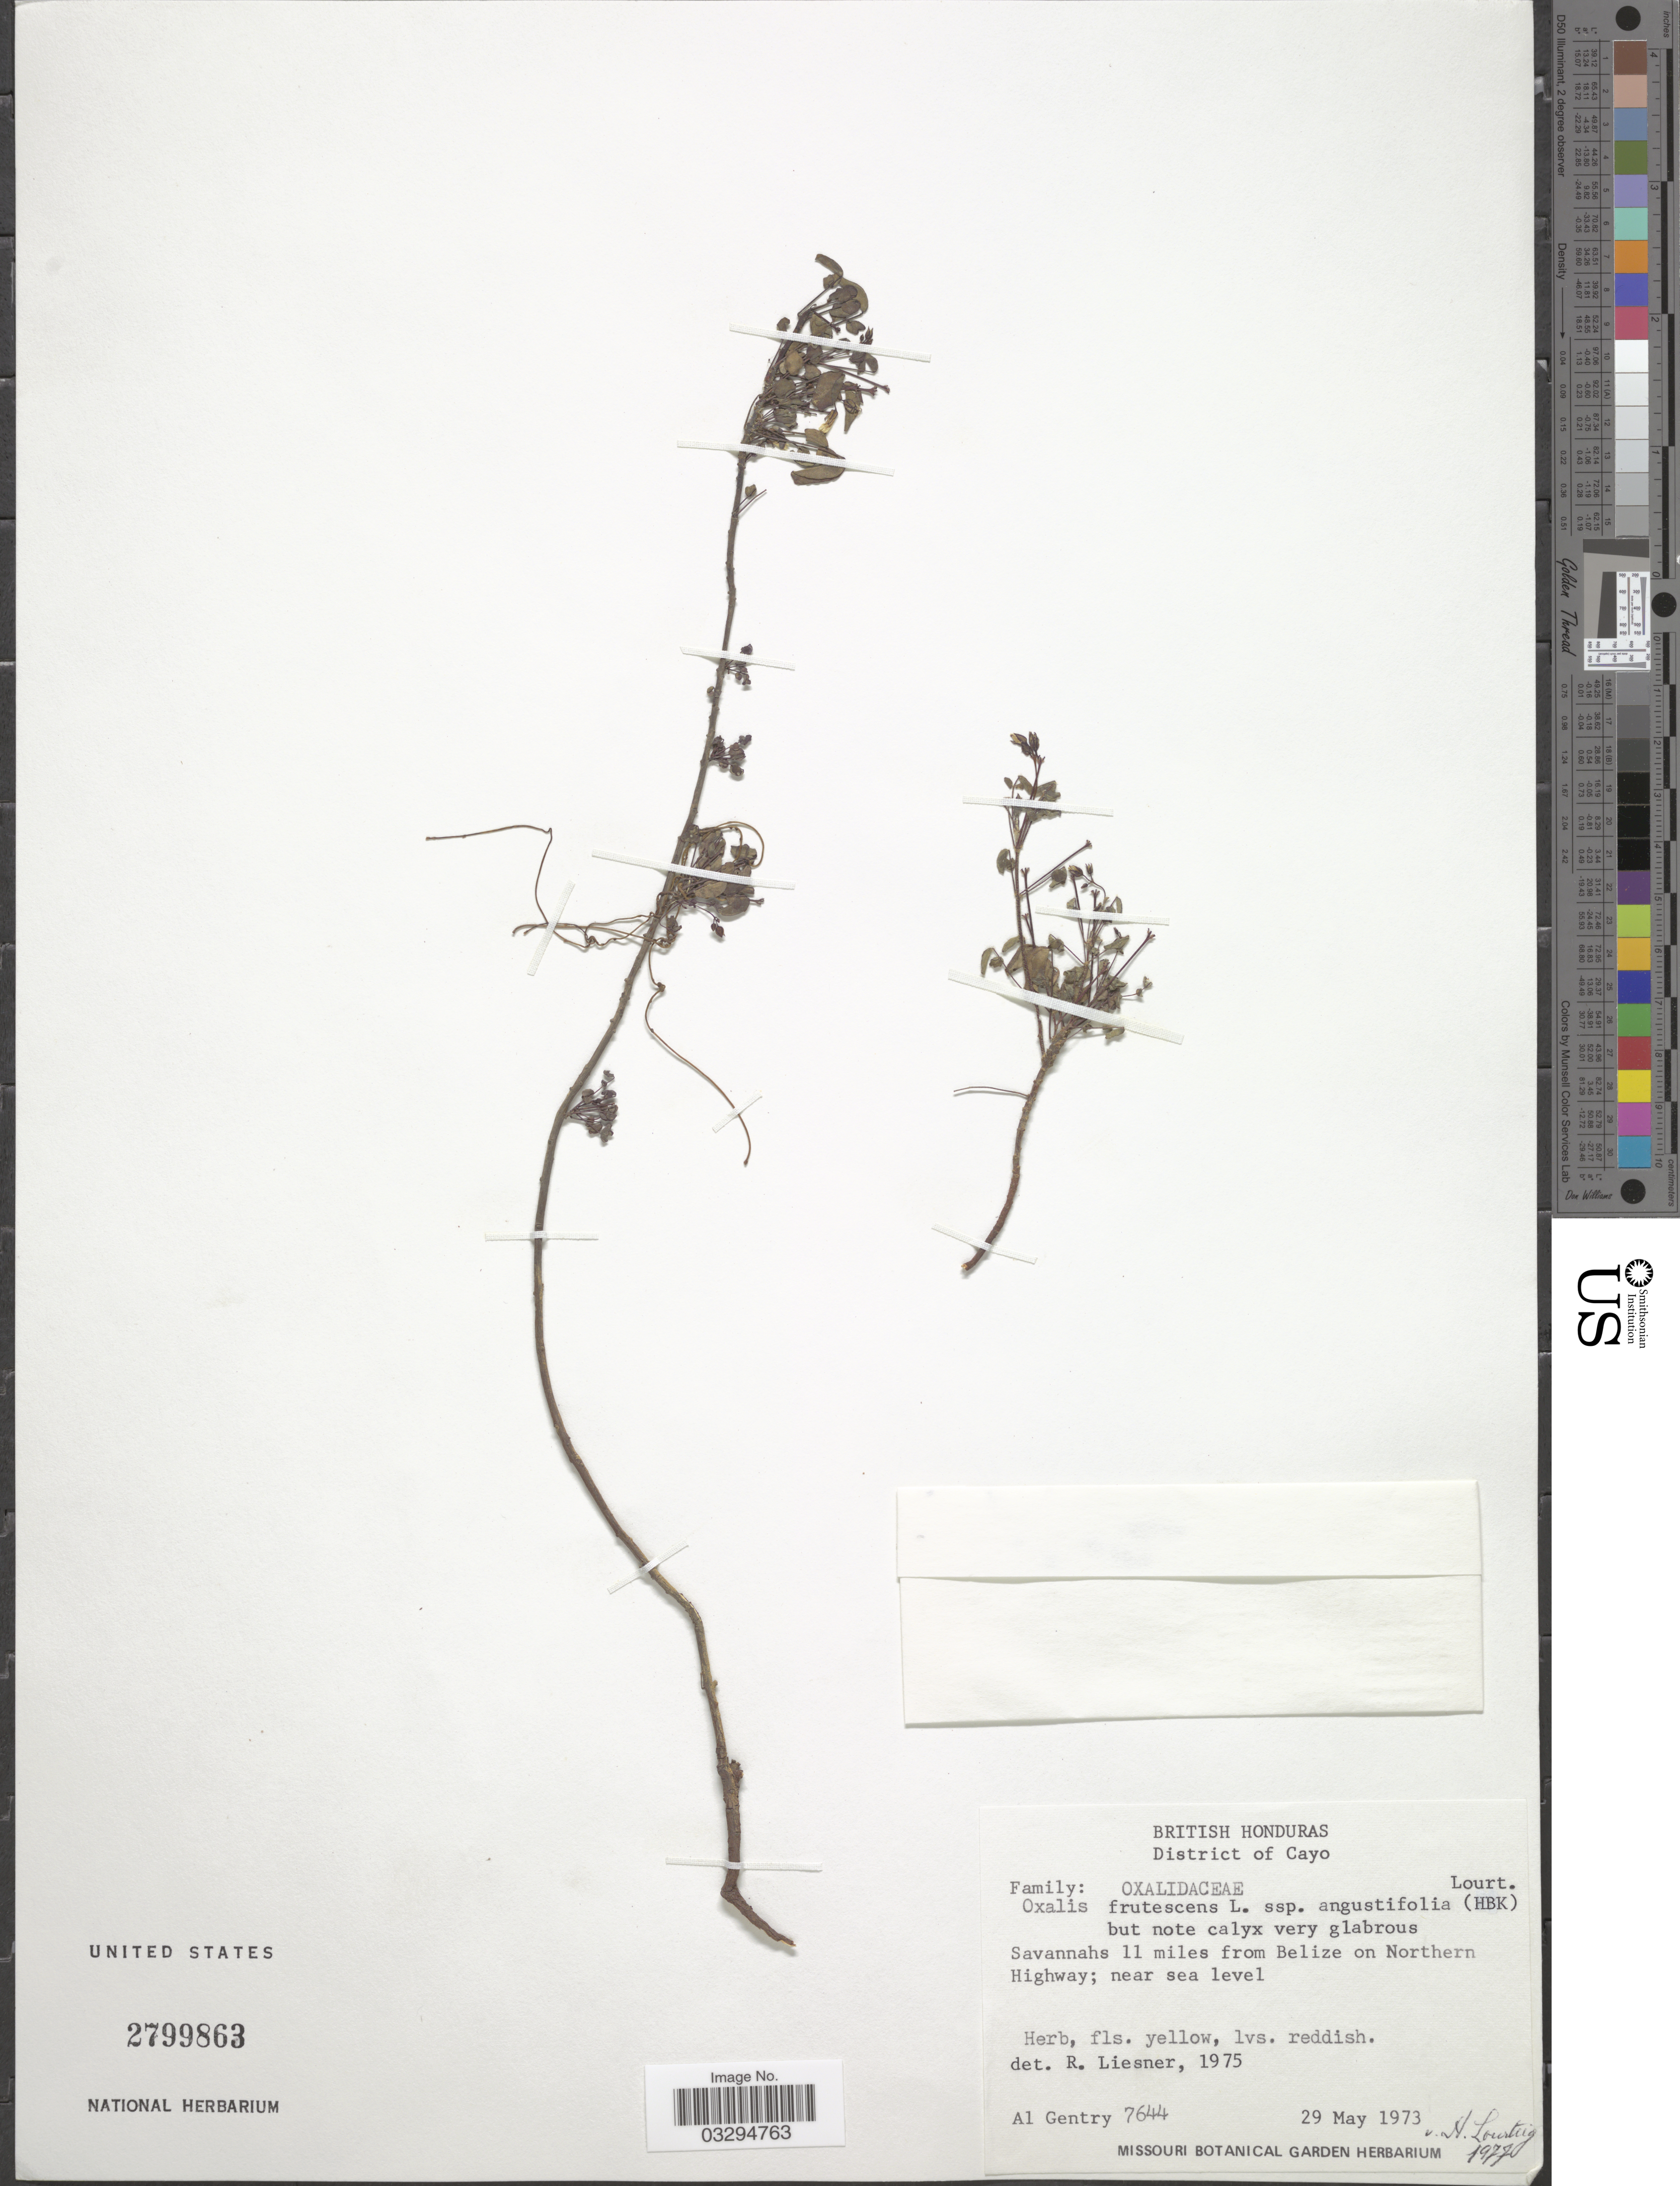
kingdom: Plantae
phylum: Tracheophyta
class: Magnoliopsida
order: Oxalidales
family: Oxalidaceae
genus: Oxalis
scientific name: Oxalis frutescens subsp. angustifolia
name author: (Kunth) Lourteig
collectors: A. H. Gentry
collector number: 7644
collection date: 1973-05-29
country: Belize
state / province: Cayo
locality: British Honduras. District of Cayo. 11 miles from Belize on Northern Highway.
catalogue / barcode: US 2799863